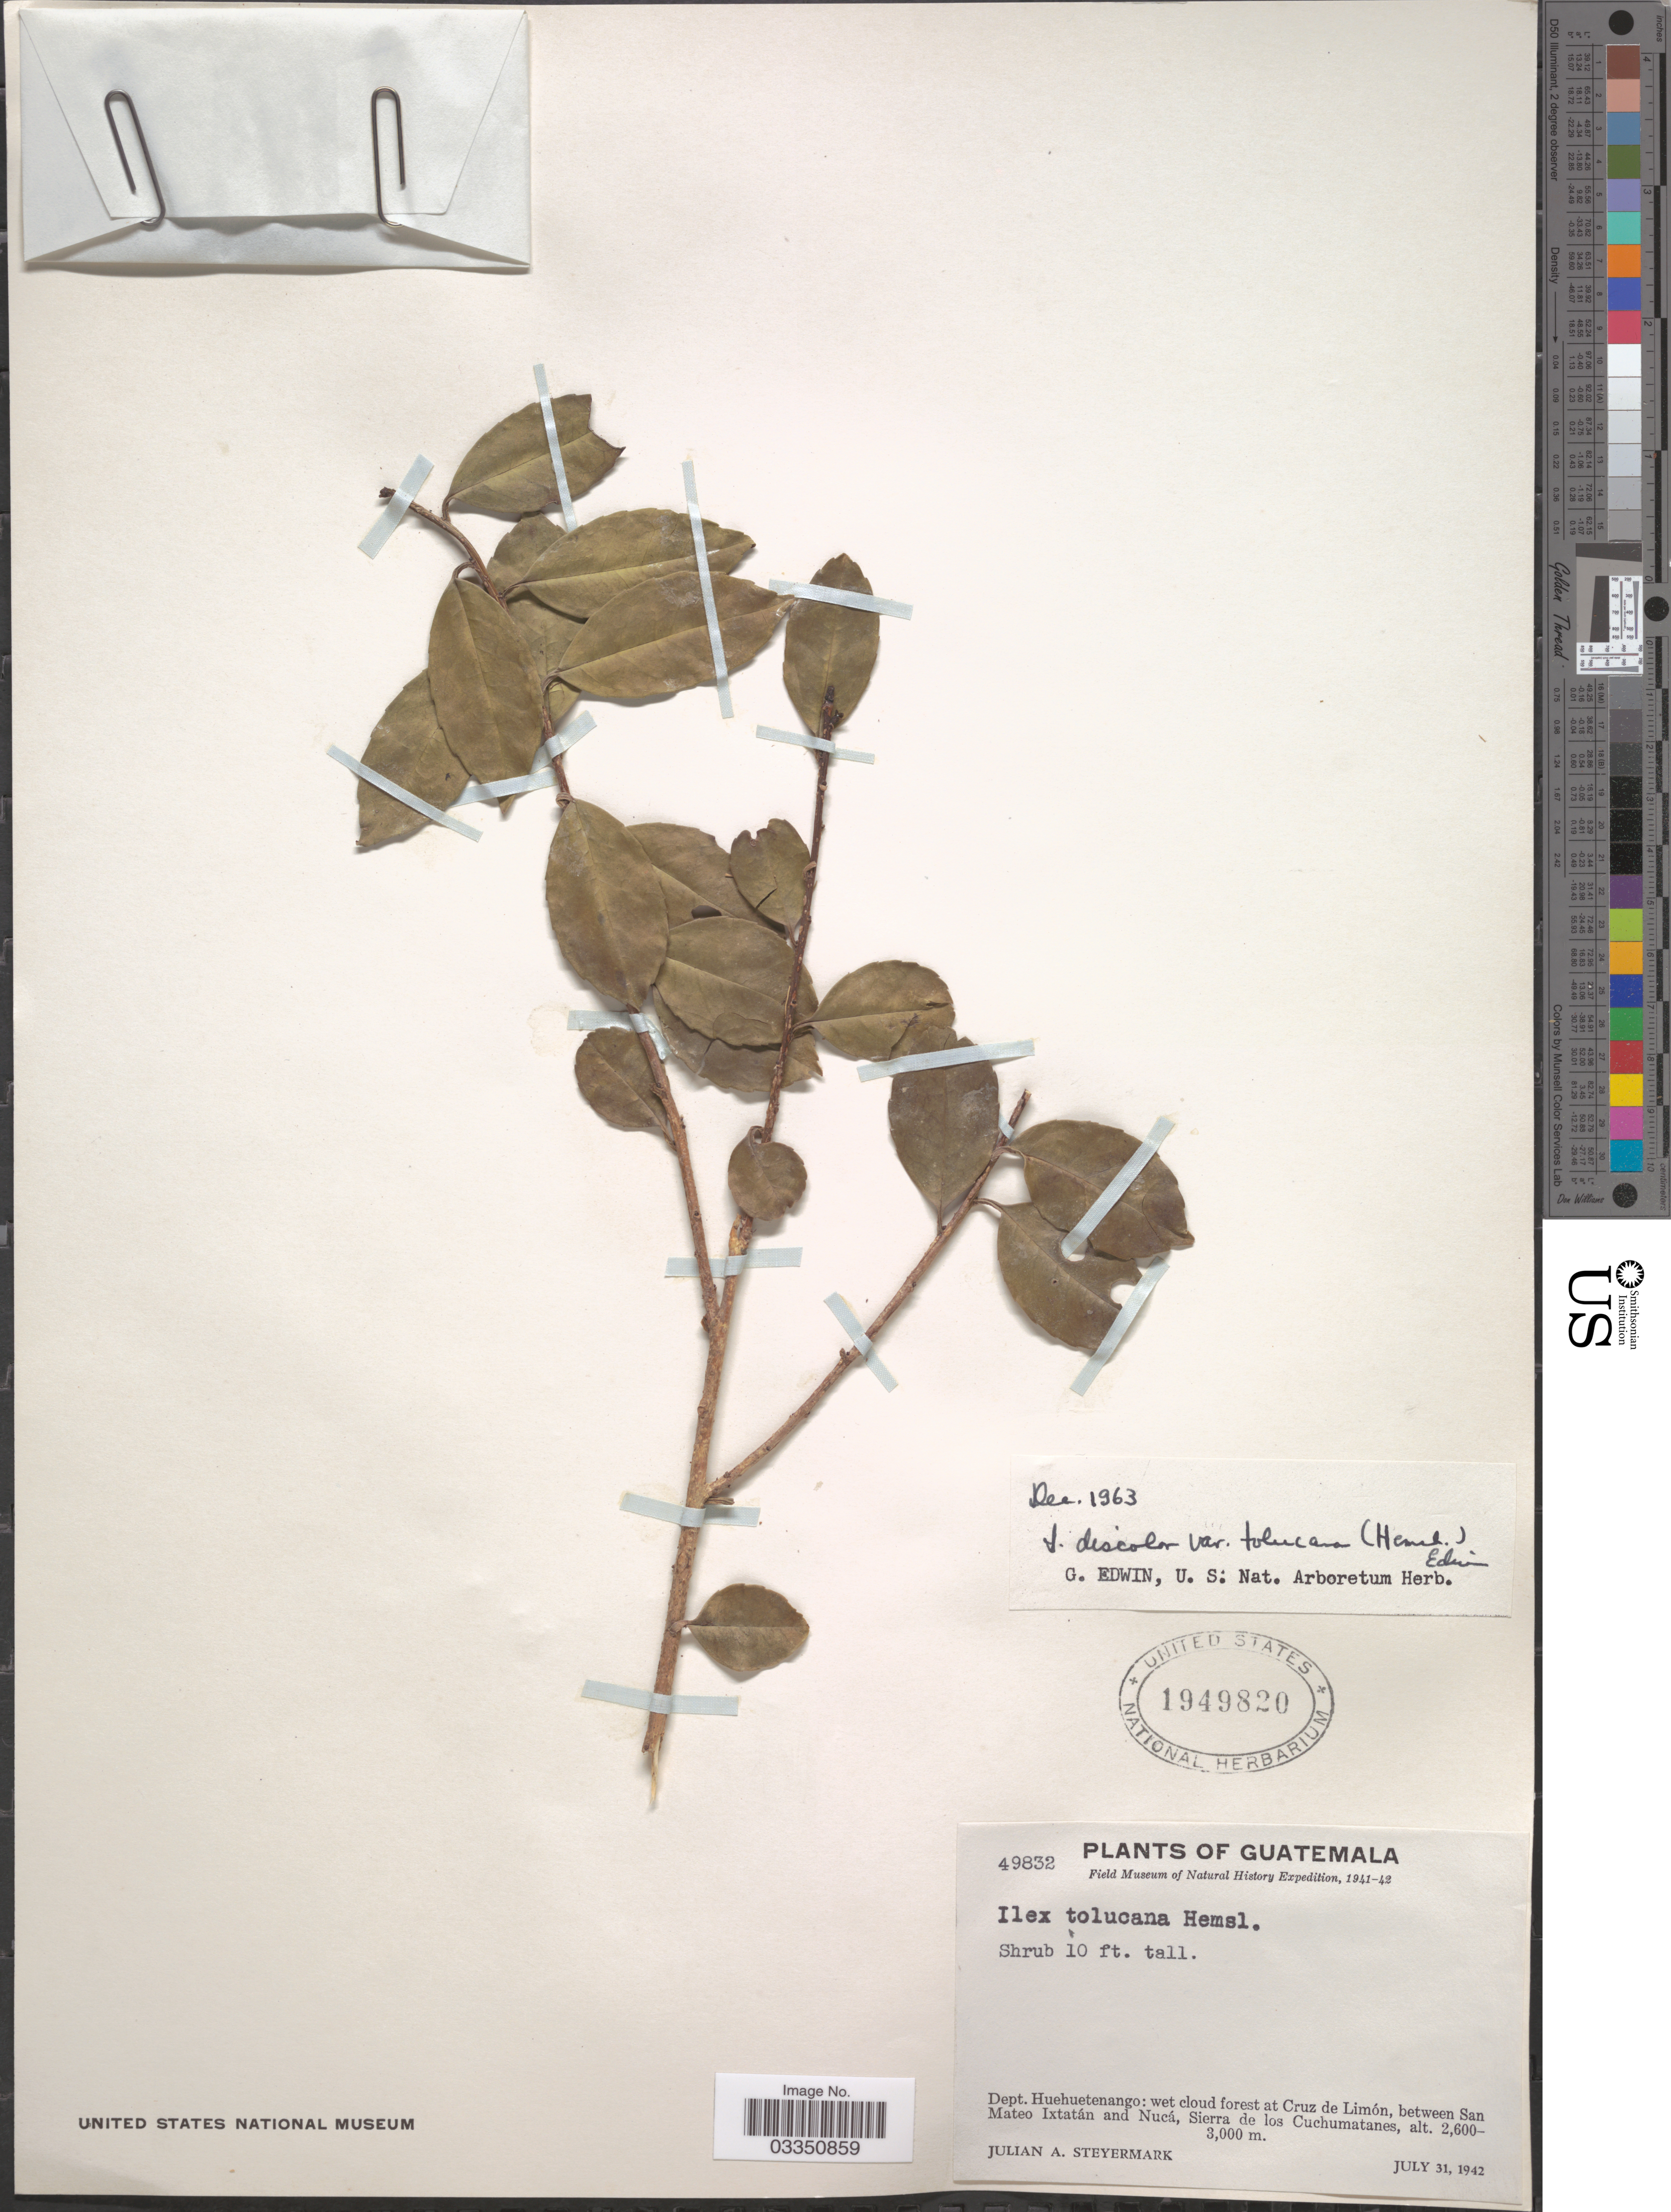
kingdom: Plantae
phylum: Tracheophyta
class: Magnoliopsida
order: Aquifoliales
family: Aquifoliaceae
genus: Ilex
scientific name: Ilex discolor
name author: Hemsl.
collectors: J. Steyermark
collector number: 49832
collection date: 1942-07-31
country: Guatemala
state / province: Huehuetenango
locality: Dept. Huehuetenango: wet cloud forest at Cruz de Limón, between San Mateo Ixtatán and Nucá, Sierra de los Cuchumatanes.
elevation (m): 2600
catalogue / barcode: US 1949820